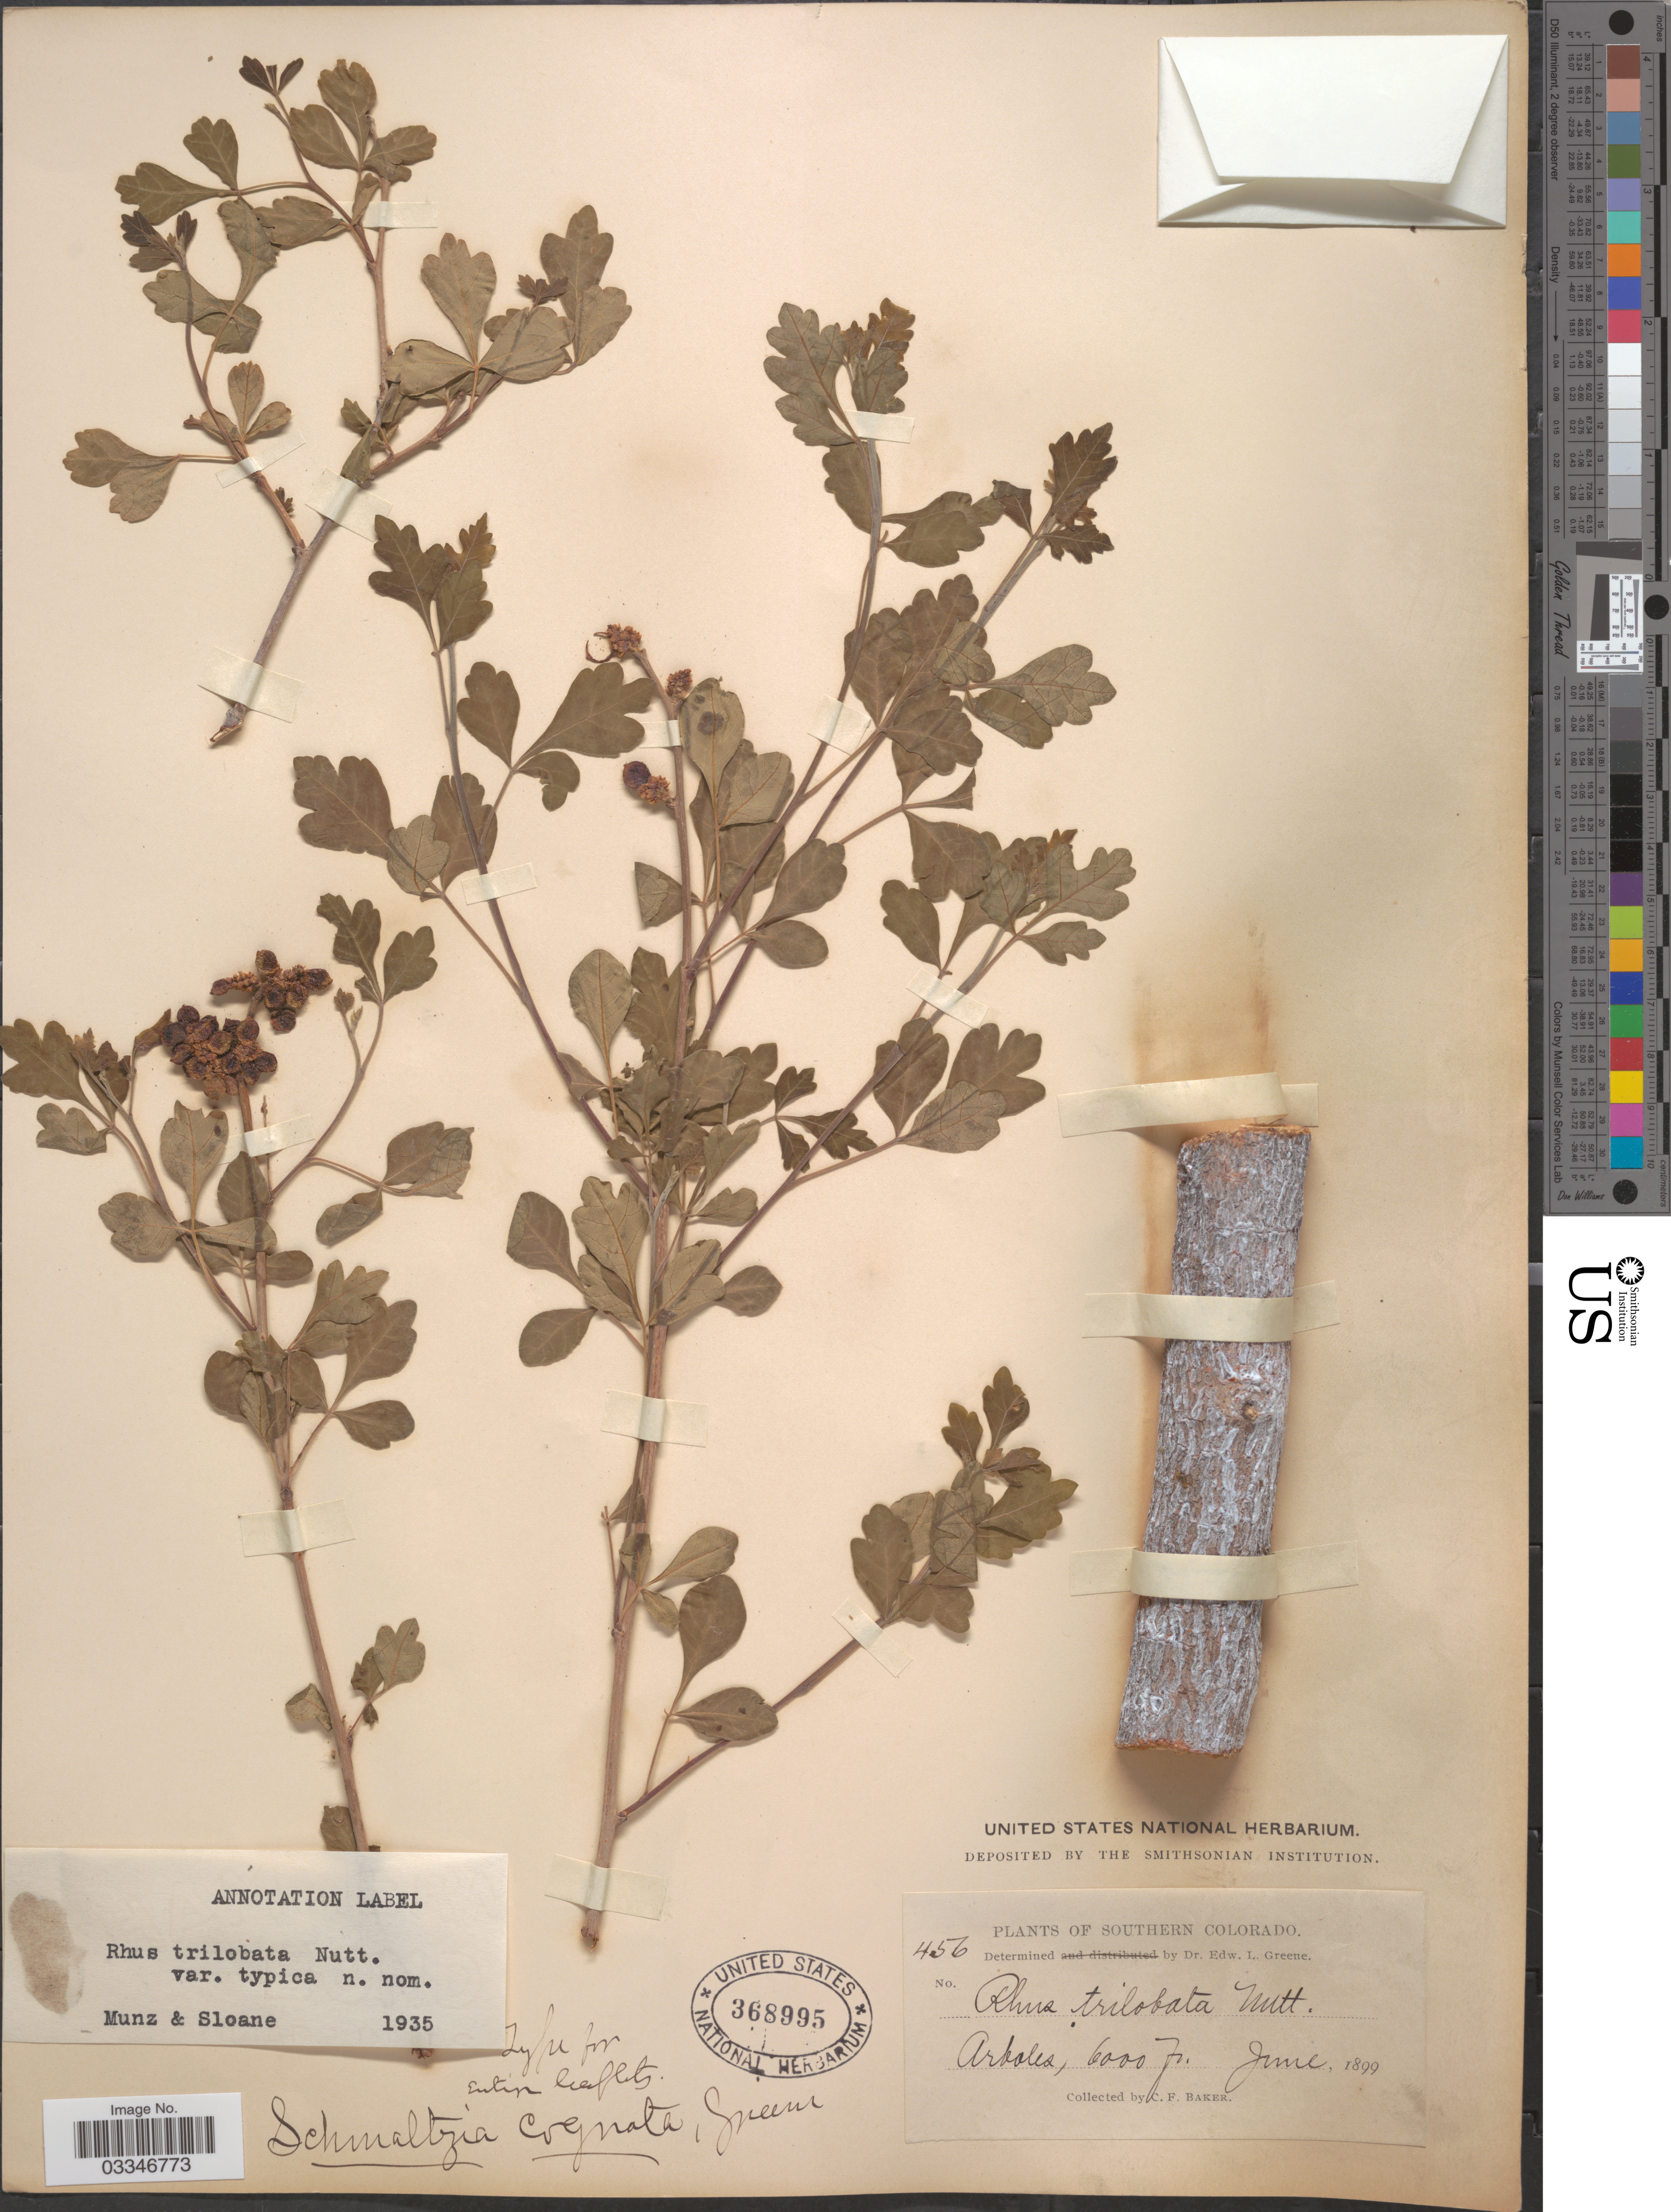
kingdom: Plantae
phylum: Tracheophyta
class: Magnoliopsida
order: Sapindales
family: Anacardiaceae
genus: Rhus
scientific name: Rhus trilobata var. typica Munz & Sloane ined.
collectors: C. F. Baker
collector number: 456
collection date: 1899-06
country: United States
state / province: Colorado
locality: Southern Colorado. Arboles.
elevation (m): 1829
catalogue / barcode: US 368995